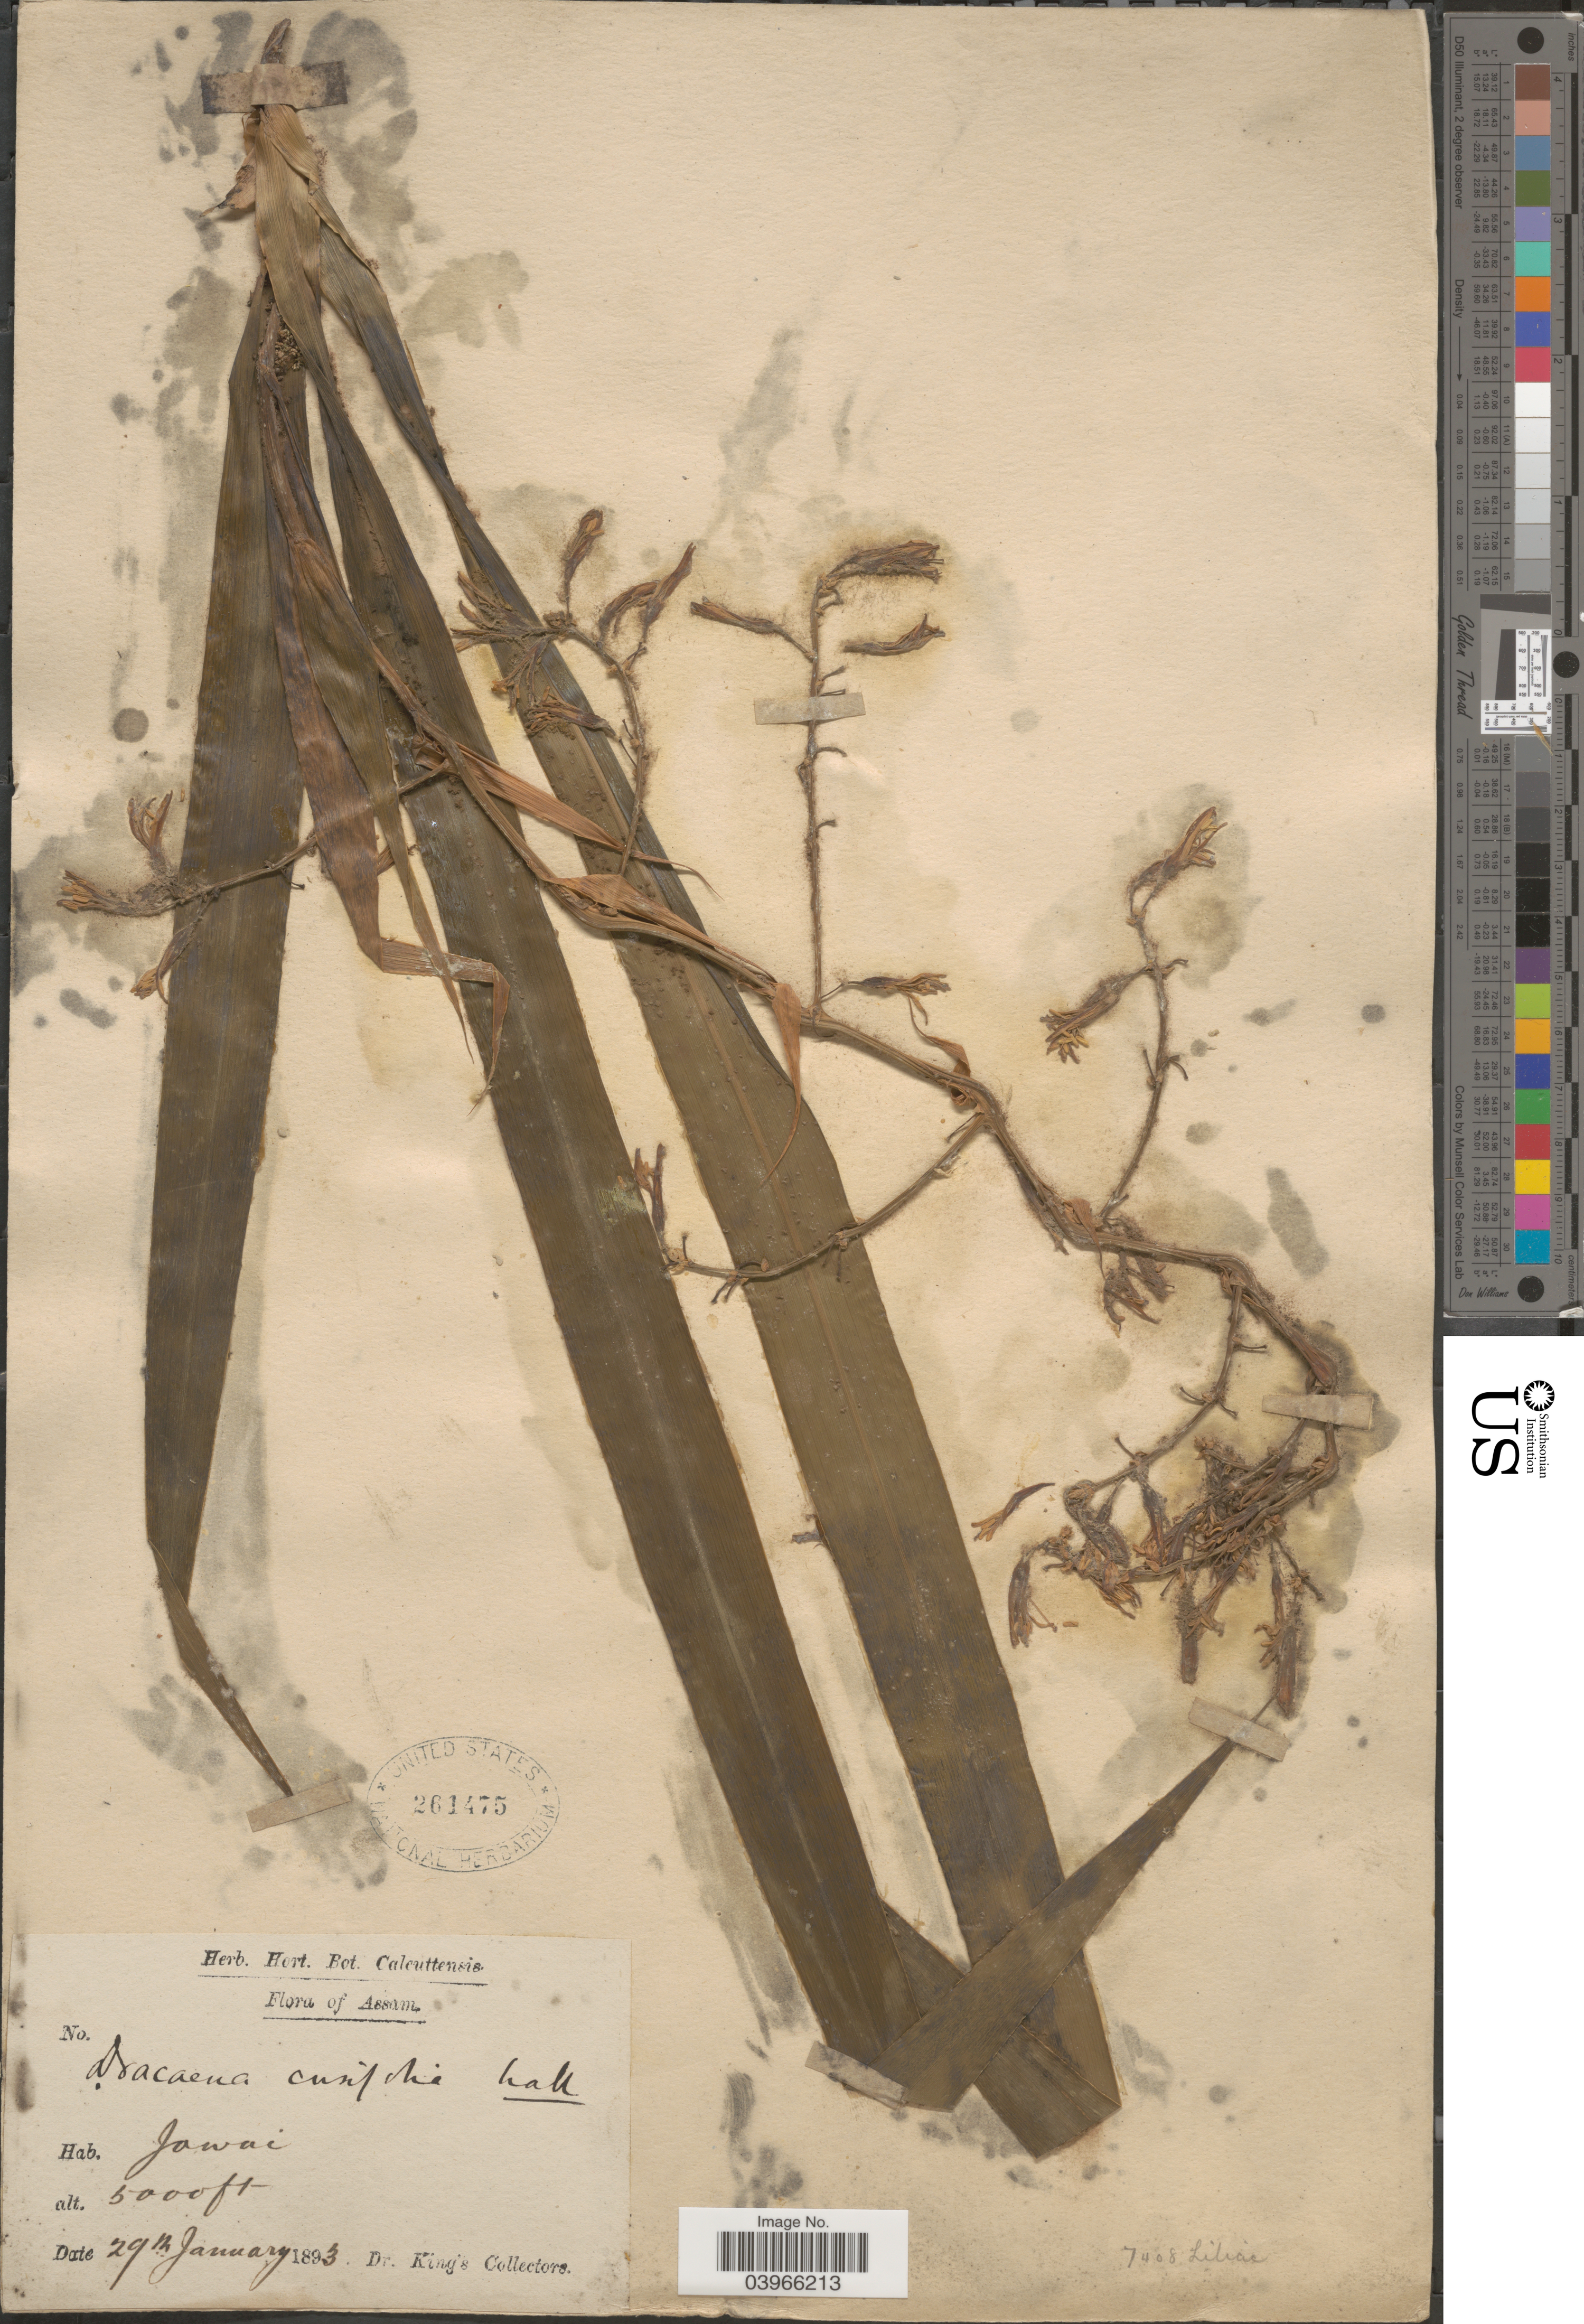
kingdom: Plantae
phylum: Tracheophyta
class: Liliopsida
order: Asparagales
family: Asparagaceae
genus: Dracaena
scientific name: Dracaena angustifolia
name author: (Medik.) Roxb.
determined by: Strong, Mark T., (BOT), Smithsonian Institution - National Museum of Natural History (UNITED STATES)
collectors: Dr. King's collector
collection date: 1893-01-29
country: India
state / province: Assam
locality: Jowai.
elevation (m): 1524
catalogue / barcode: US 261475